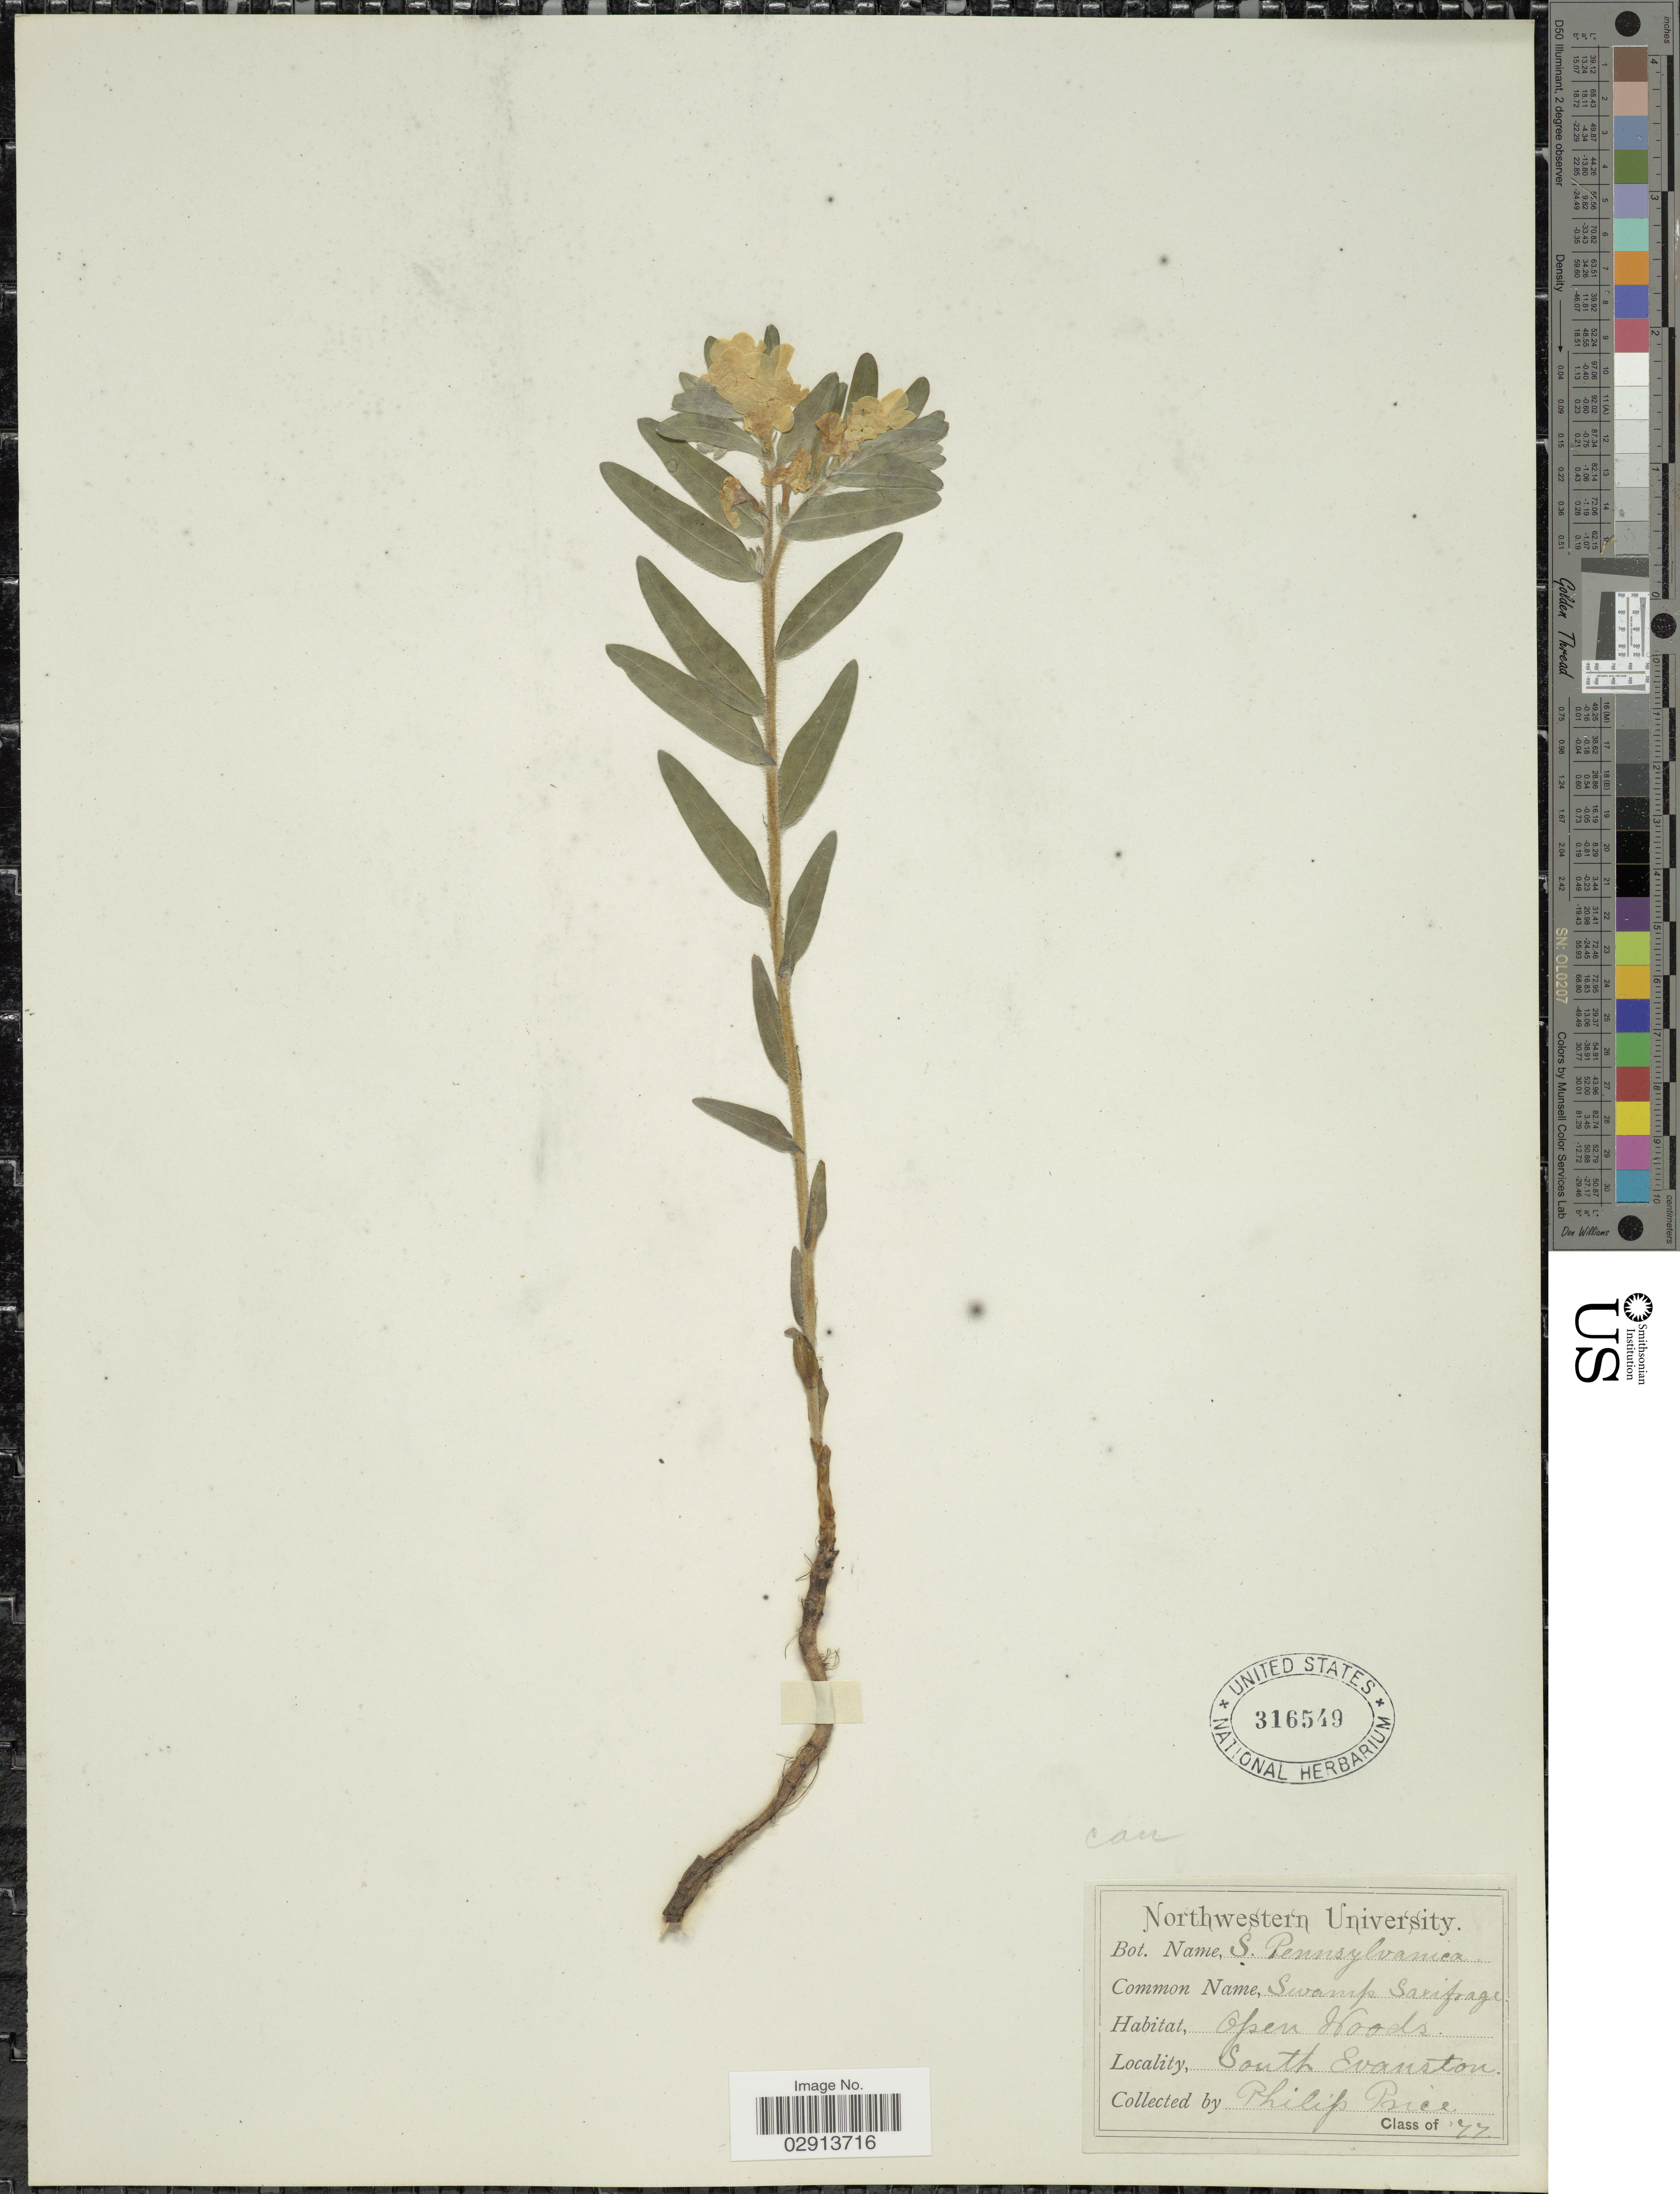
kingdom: Plantae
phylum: Tracheophyta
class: Magnoliopsida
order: Boraginales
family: Boraginaceae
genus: Lithospermum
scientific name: Lithospermum canescens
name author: (Michx.) Lehm.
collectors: P. Price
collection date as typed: Transcribed d/m/y: //77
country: United States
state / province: Illinois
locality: Open Woods. South Evanston.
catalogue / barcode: US 316549